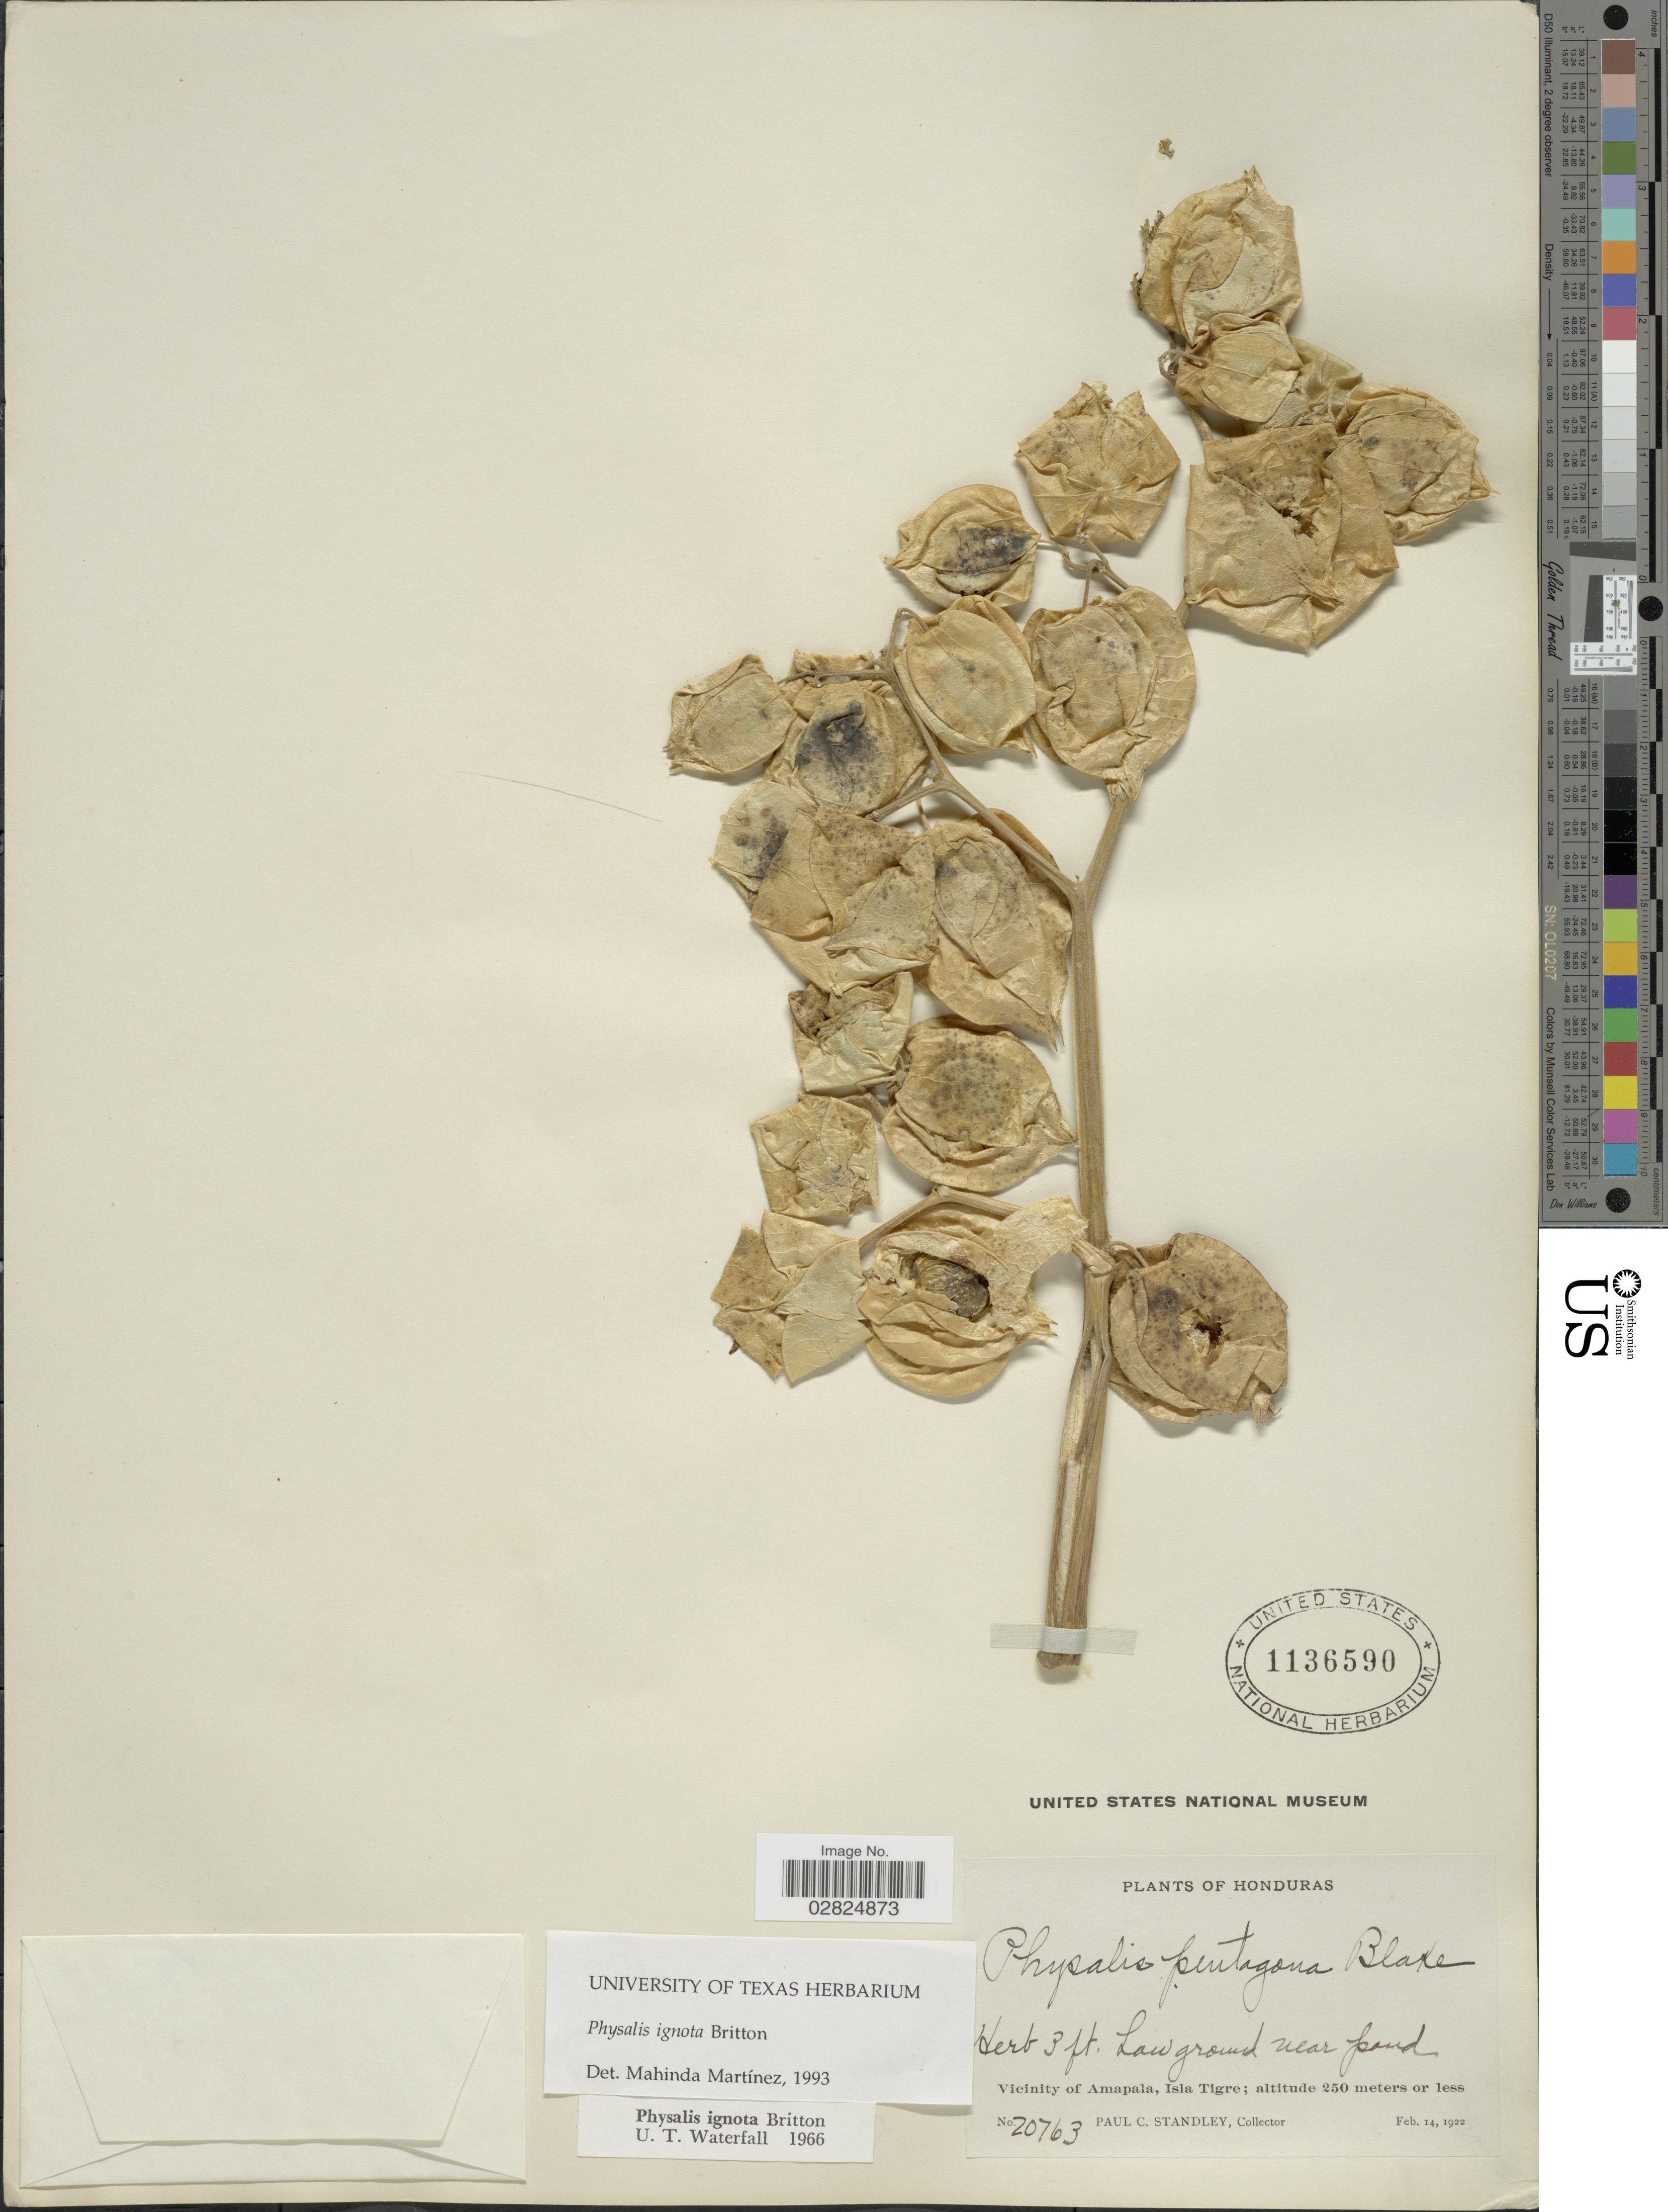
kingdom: Plantae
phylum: Tracheophyta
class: Magnoliopsida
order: Solanales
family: Solanaceae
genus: Physalis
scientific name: Physalis ignota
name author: Britton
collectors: P. C. Standley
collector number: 20763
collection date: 1922-02-14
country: Honduras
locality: Vicinity of Amapala, Isla Tigre.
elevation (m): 250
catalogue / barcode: US 1136590